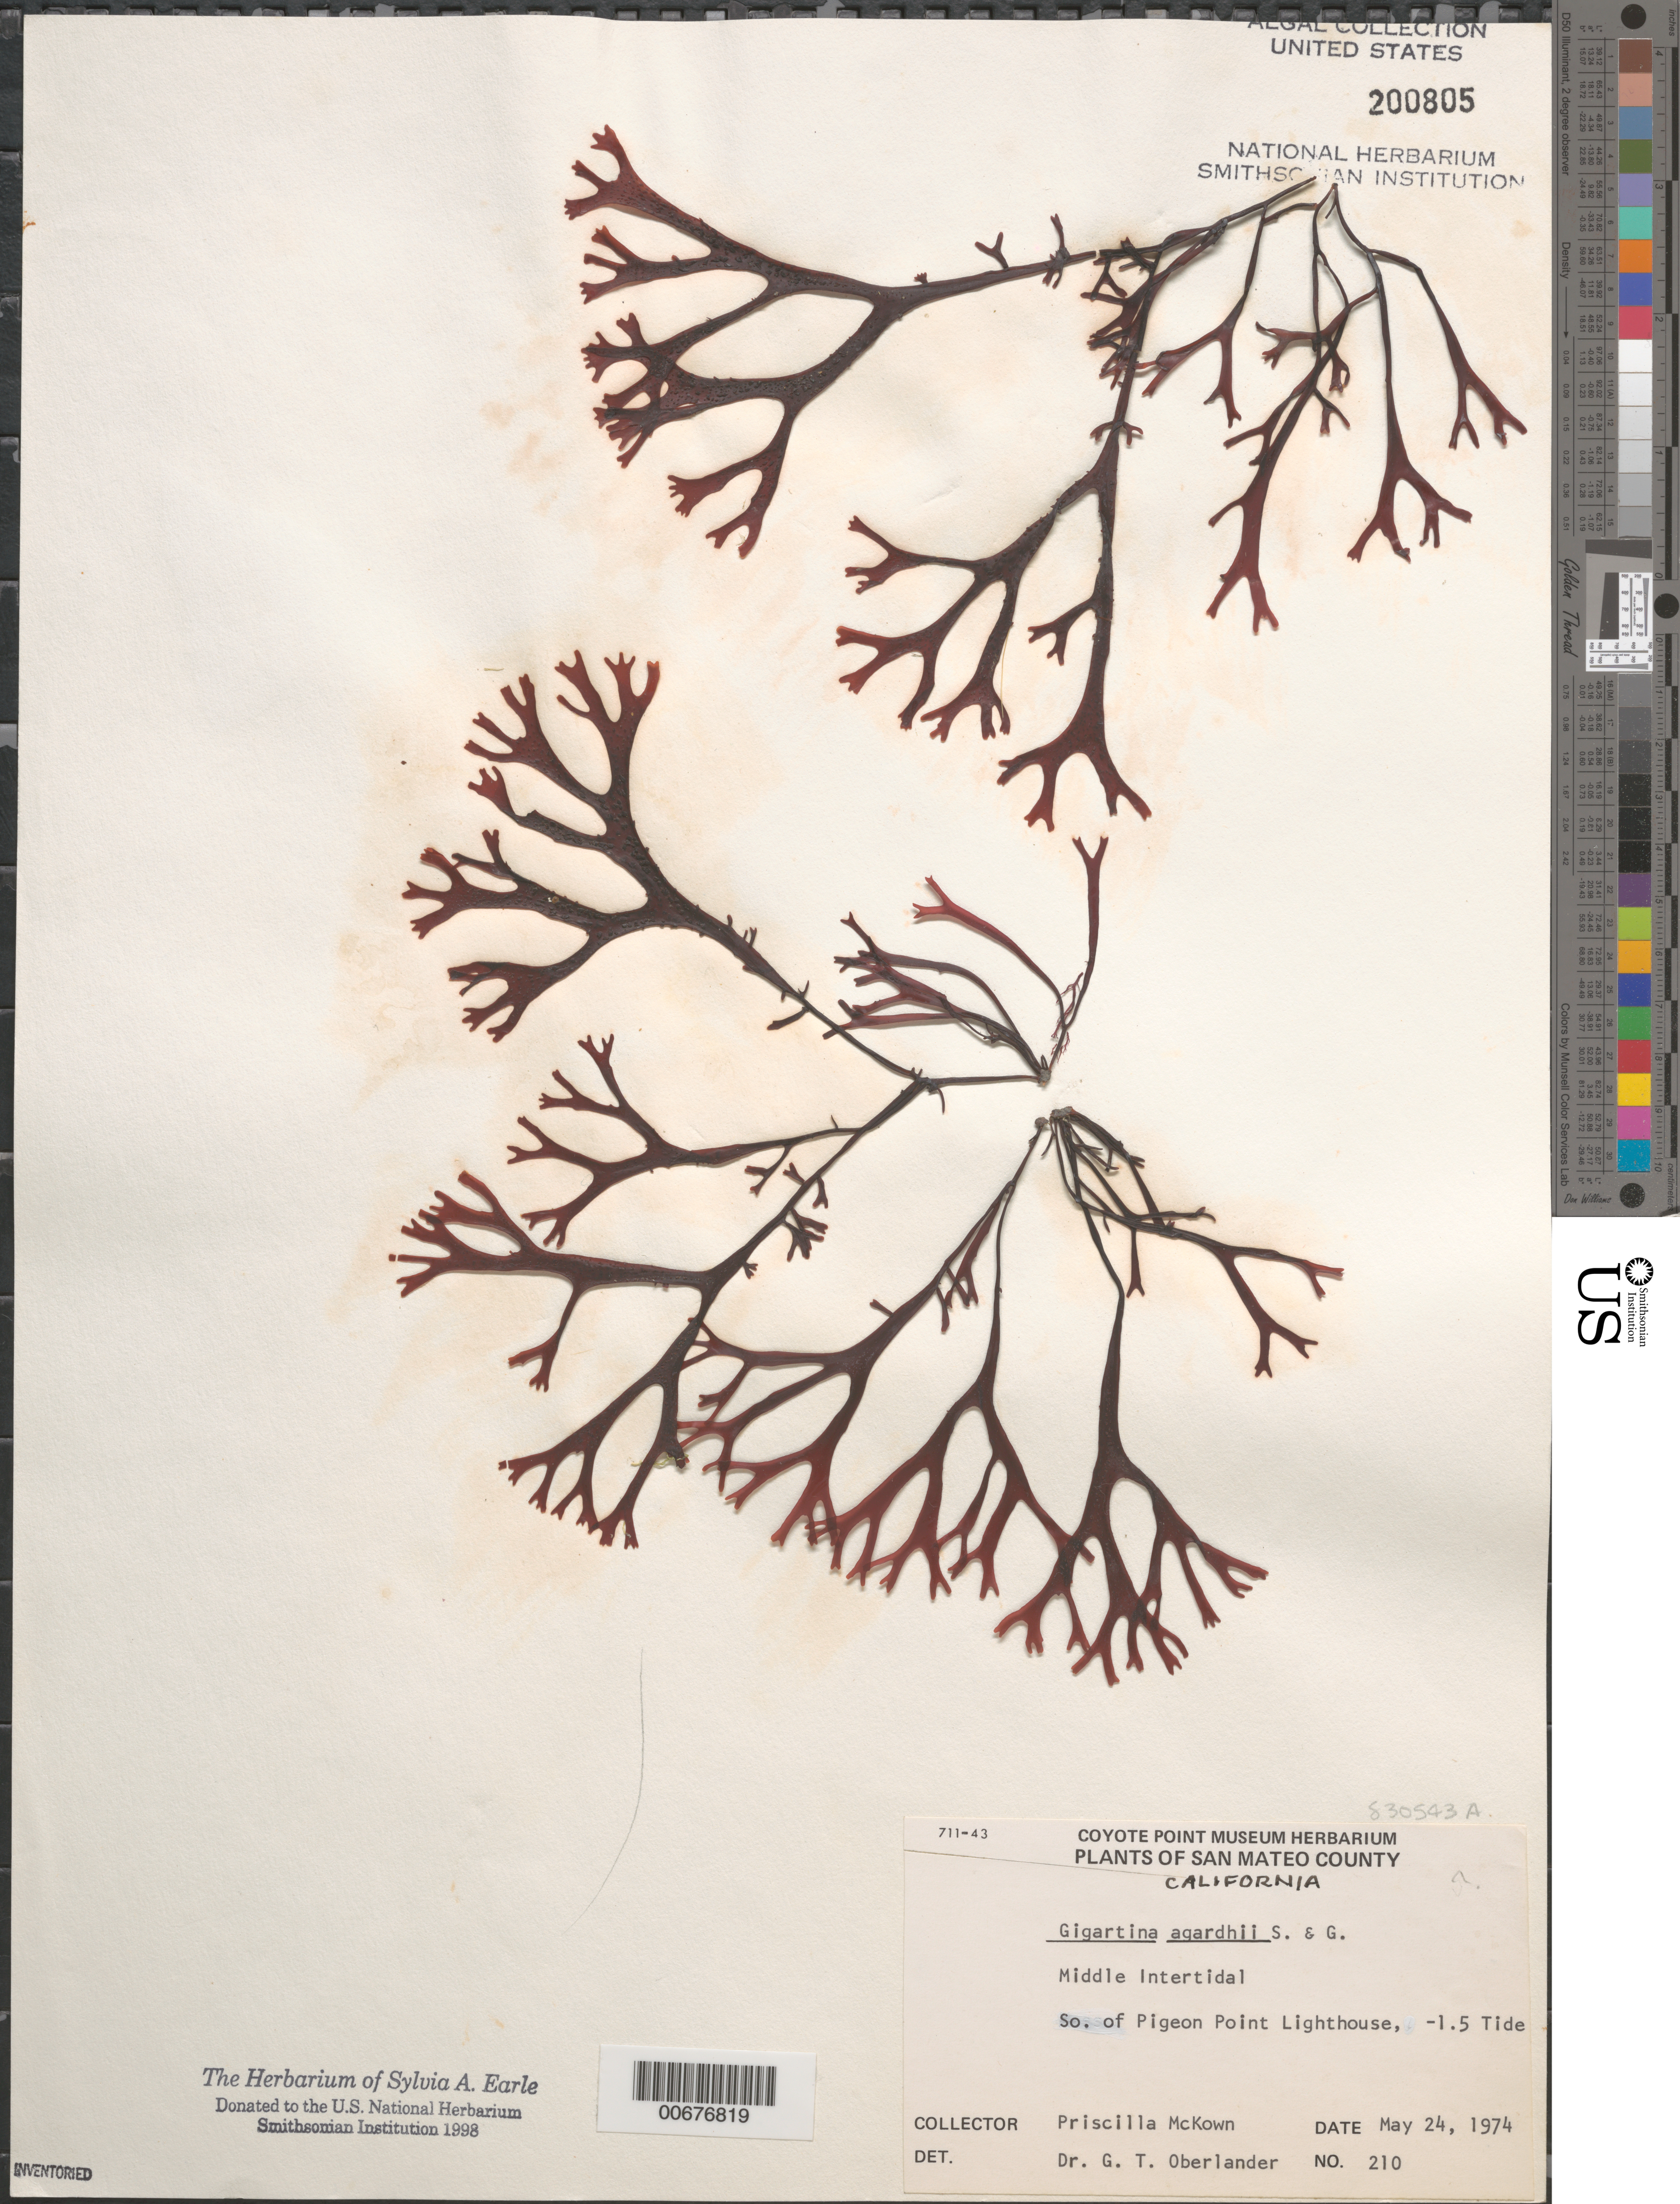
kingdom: Plantae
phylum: Rhodophyta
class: Florideophyceae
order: Gigartinales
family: Phyllophoraceae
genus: Mastocarpus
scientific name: Mastocarpus agardhii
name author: (Setchell & N.L. Gardner) S.C. Lindstrom et al.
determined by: Algae name updating Project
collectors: P. McKown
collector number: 210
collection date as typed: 24 May 1974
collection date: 1974-05-24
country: United States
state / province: California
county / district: San Mateo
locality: South of Pigeon Point Lighthouse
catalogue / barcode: US 200805